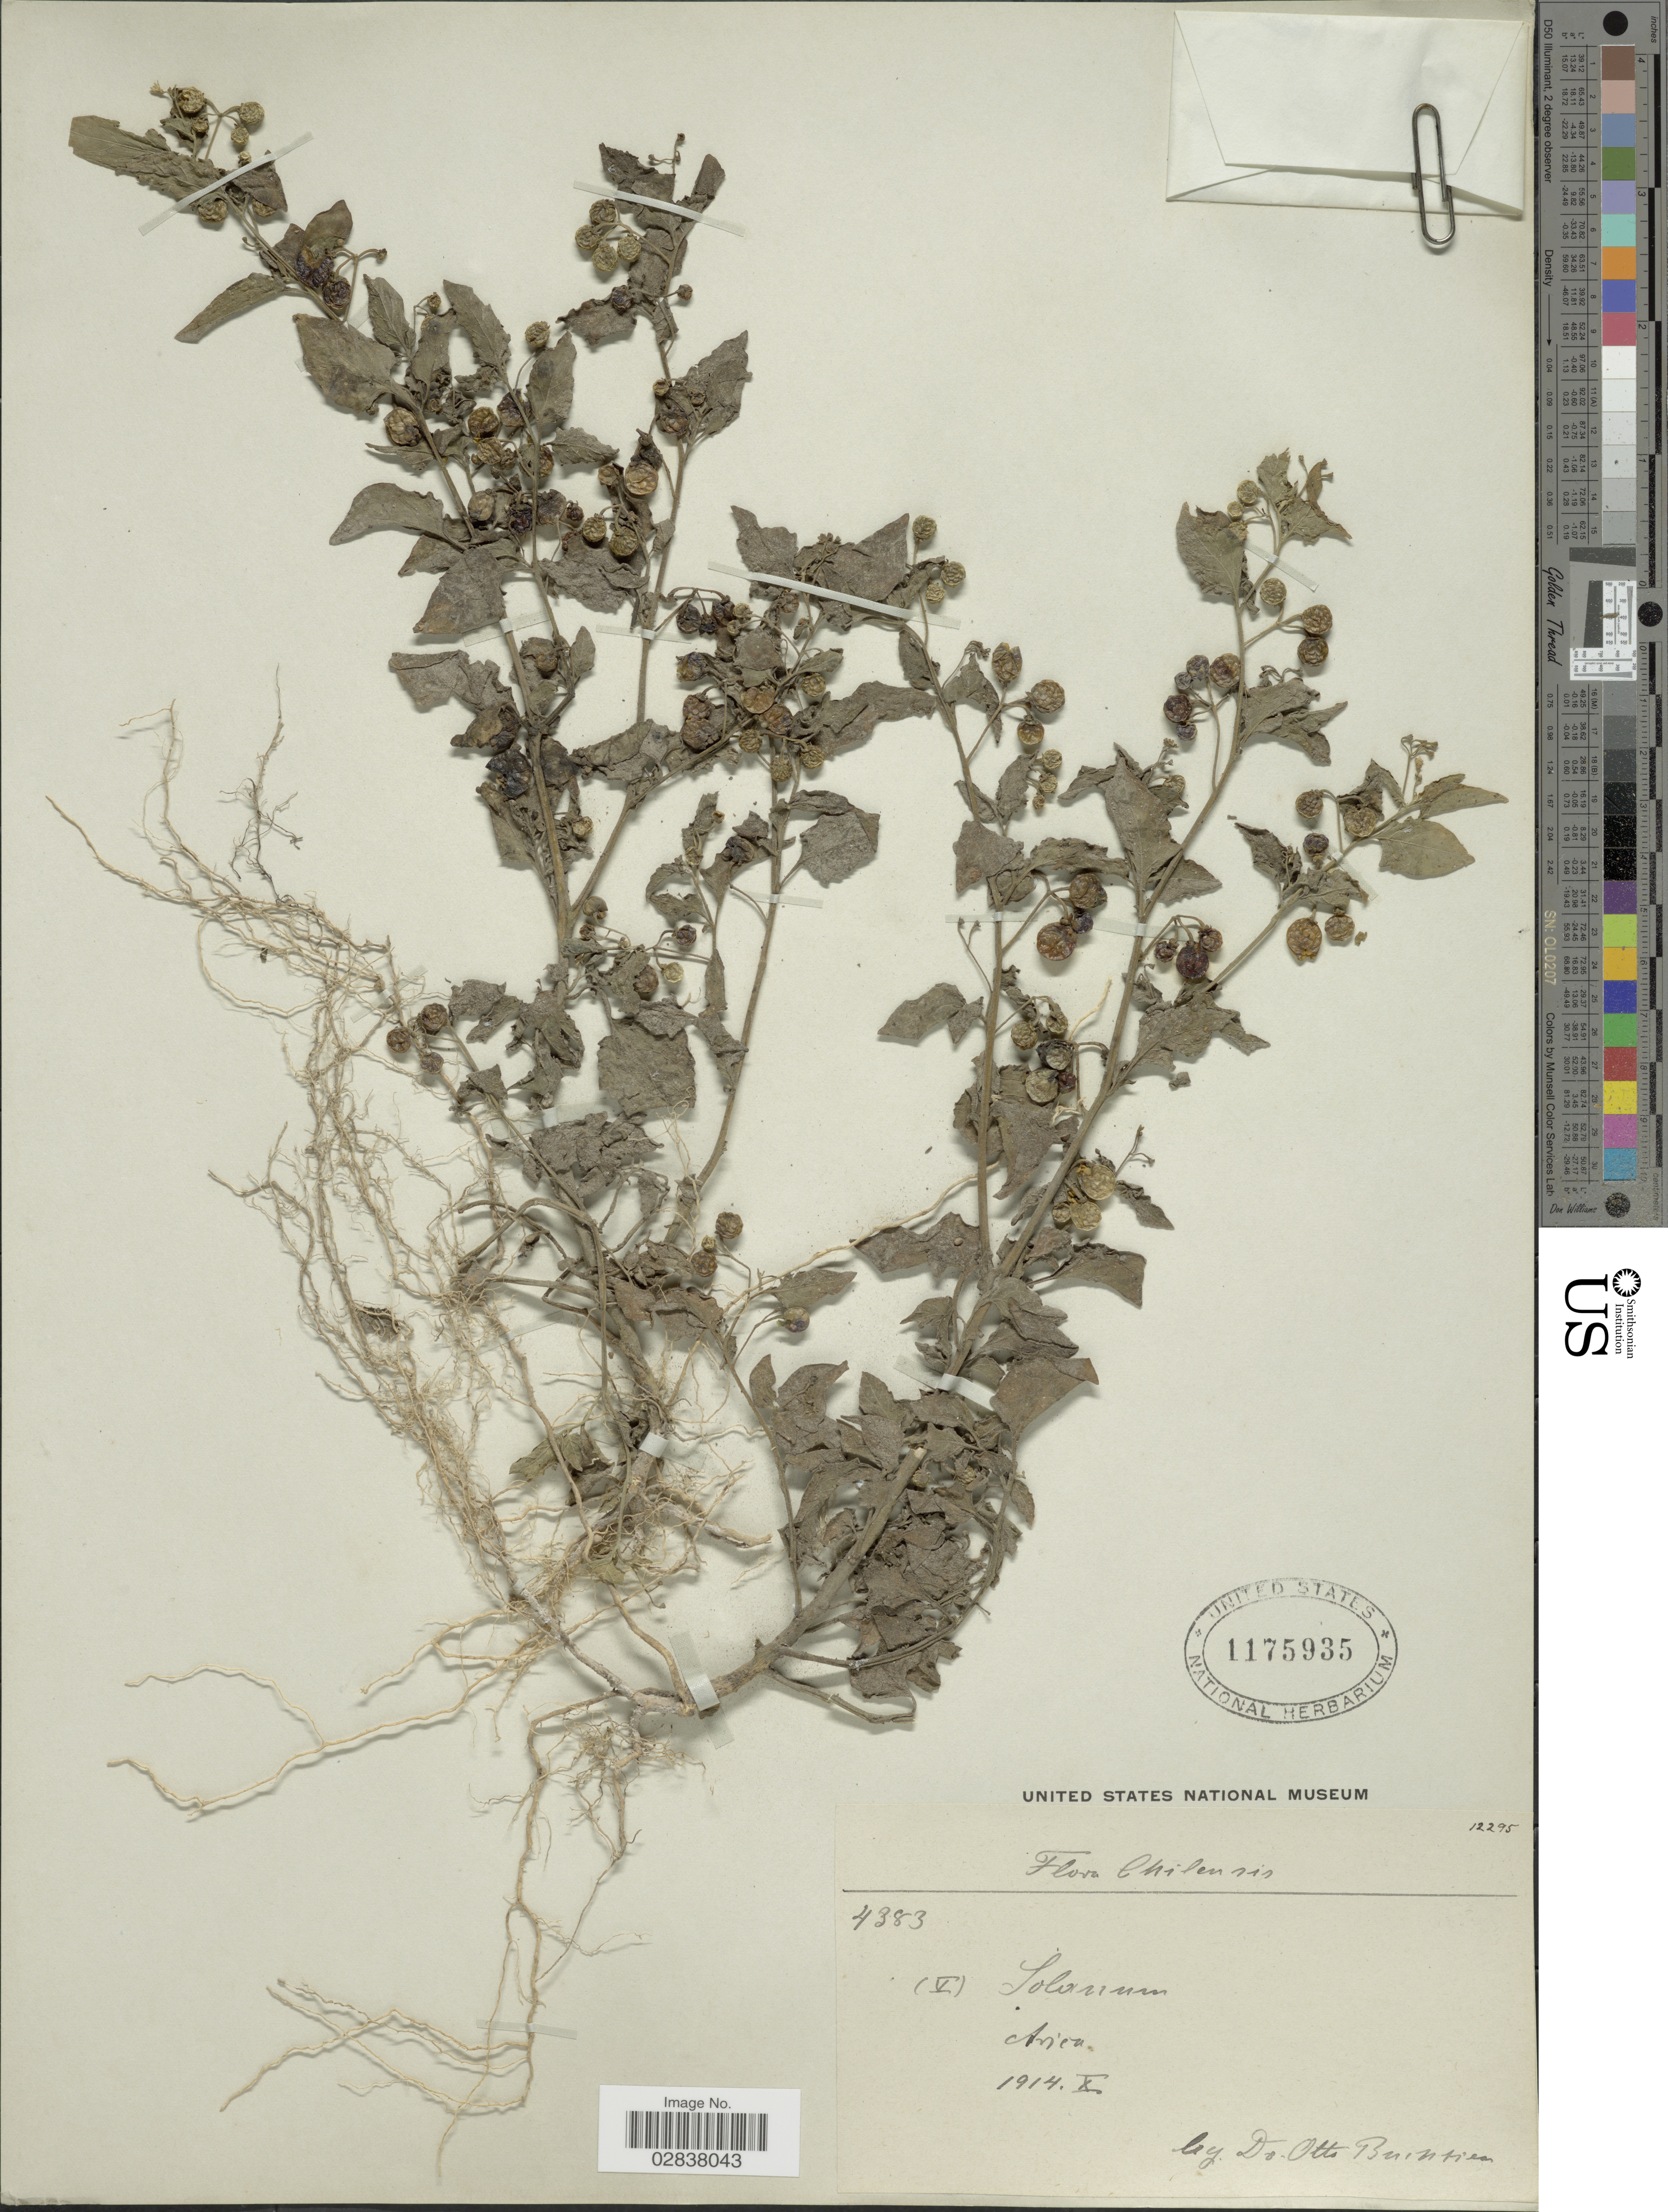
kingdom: Plantae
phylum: Tracheophyta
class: Magnoliopsida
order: Solanales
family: Solanaceae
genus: Solanum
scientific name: Solanum americanum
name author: Mill.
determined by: Knapp, S. D.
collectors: O. Buchtien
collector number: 4383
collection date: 1914-10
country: Chile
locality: Arica.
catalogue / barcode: US 1175935